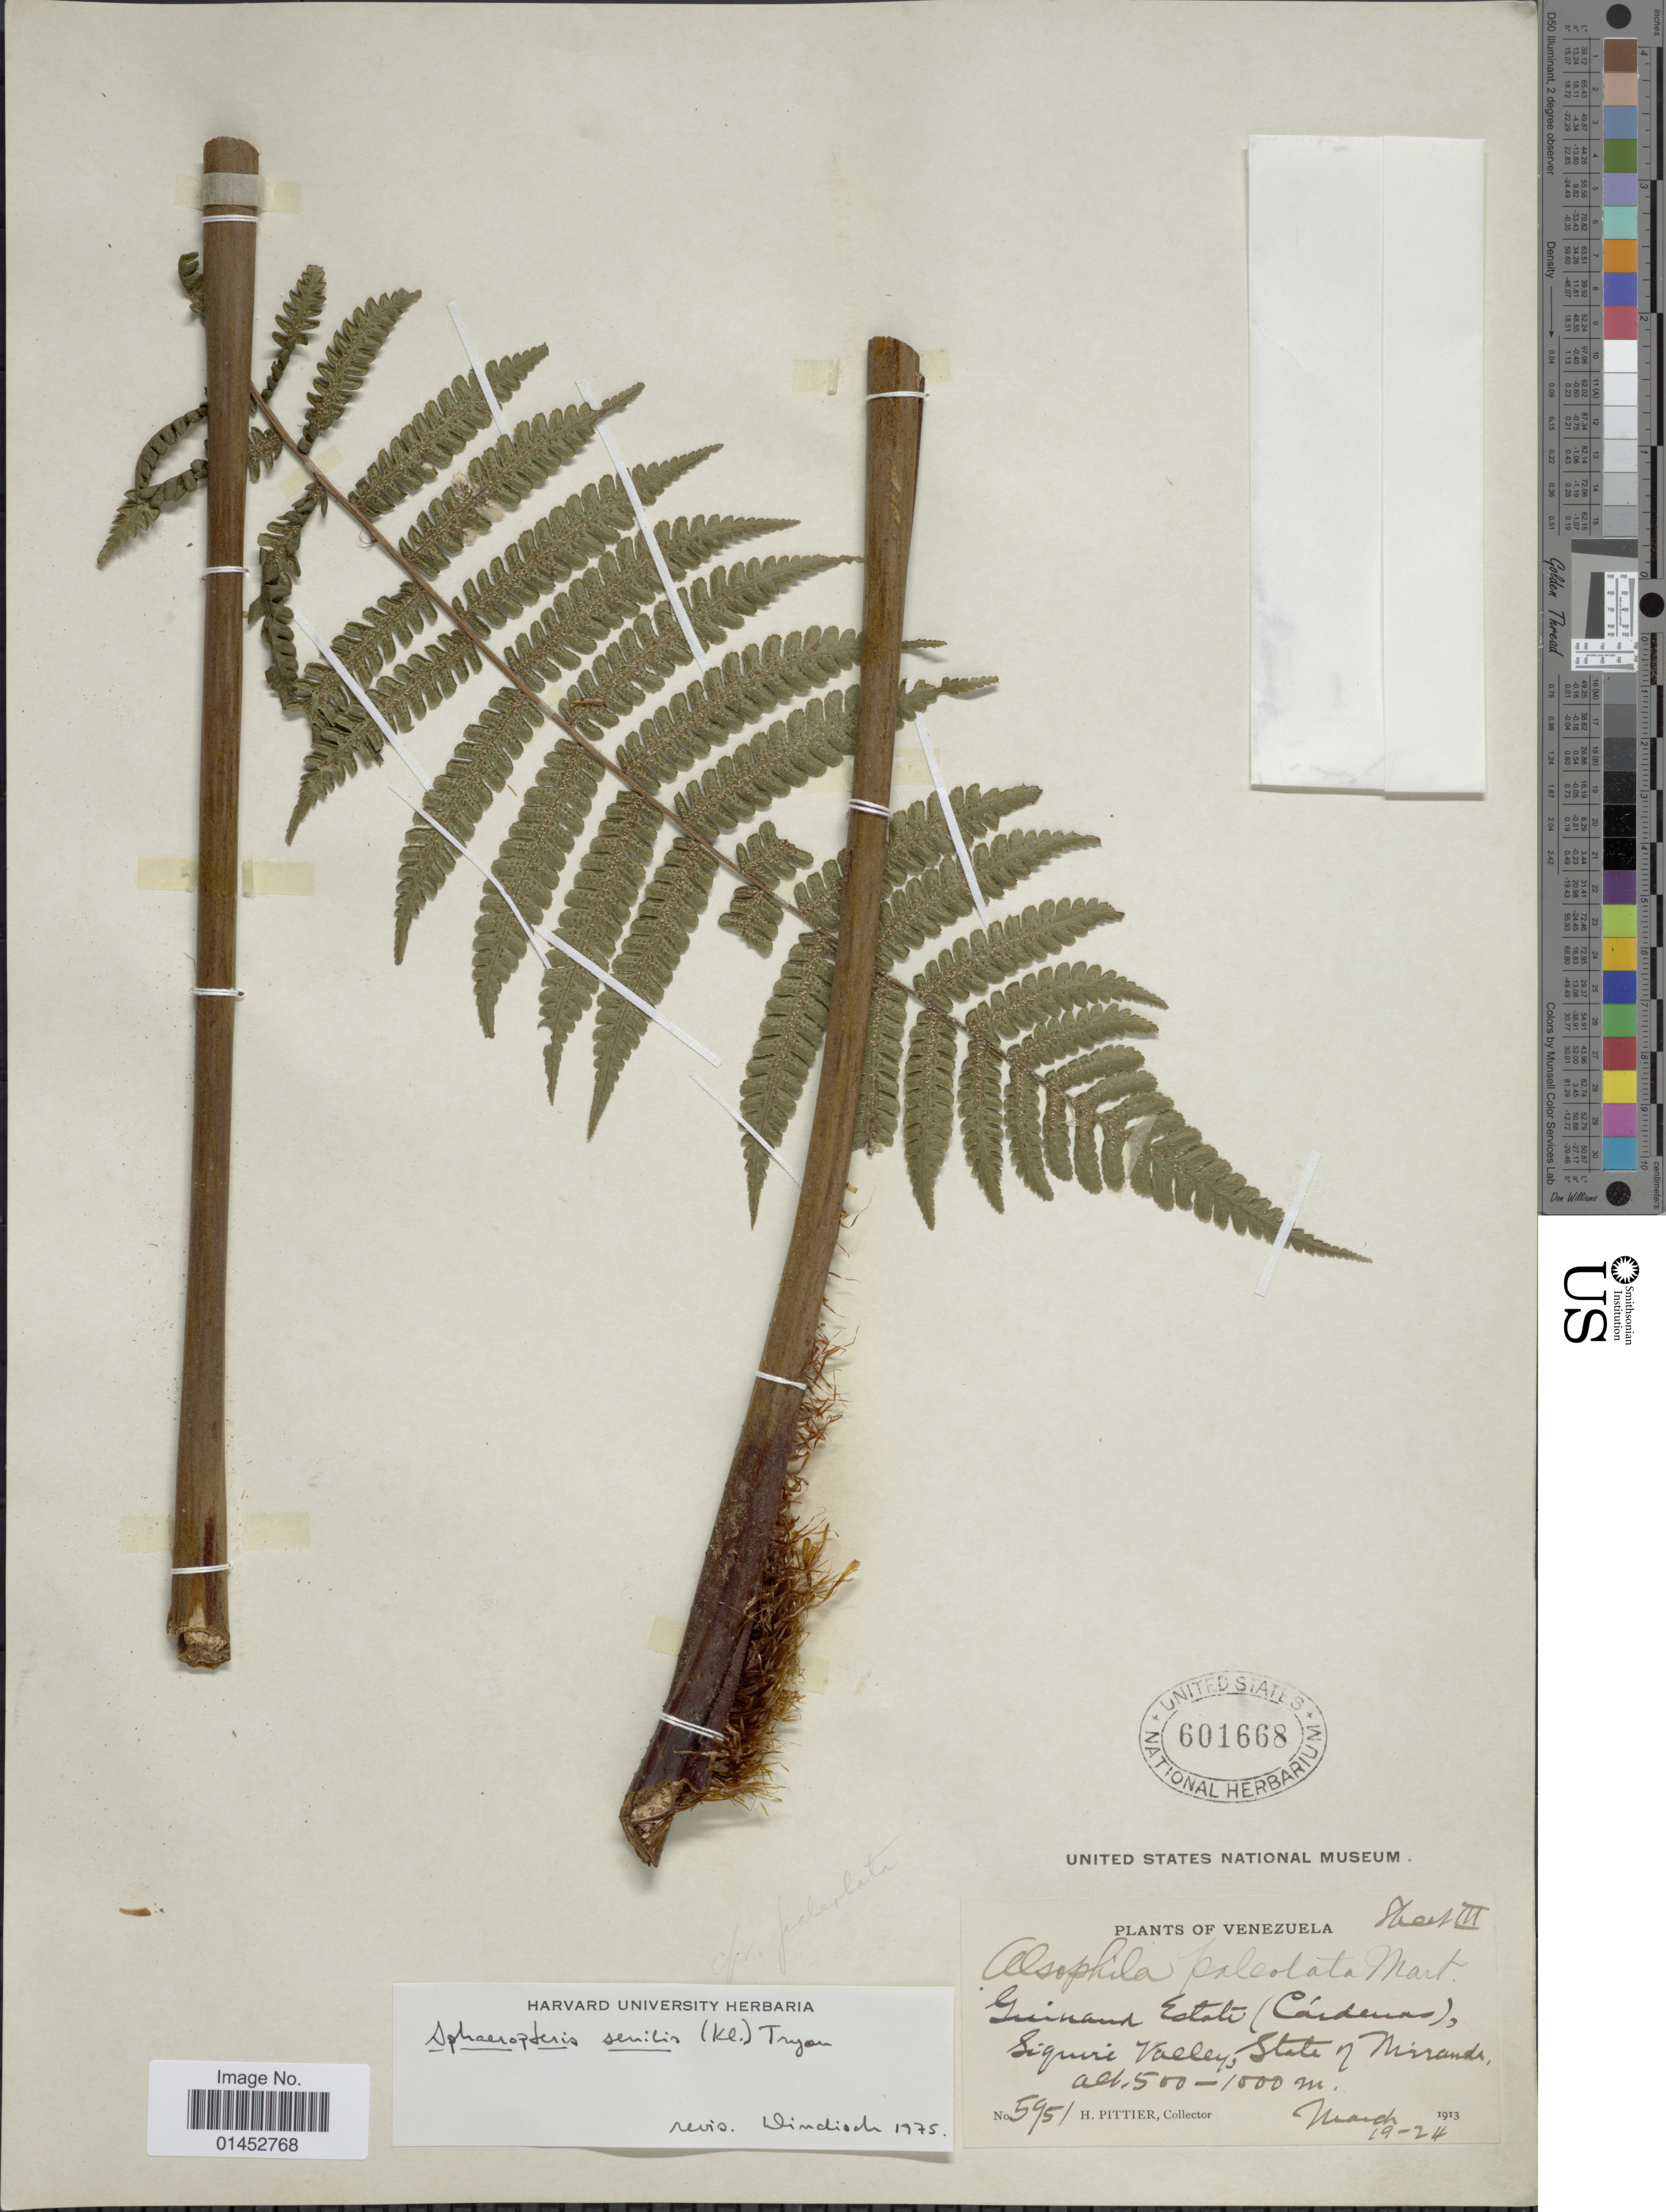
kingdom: Plantae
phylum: Tracheophyta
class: Polypodiopsida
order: Cyatheales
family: Cyatheaceae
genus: Cyathea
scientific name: Cyathea senilis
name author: (Klotzsch) Domin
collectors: H. F. Pittier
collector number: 5951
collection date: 1913-03-19/1913-03-24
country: Venezuela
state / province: Miranda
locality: Guinand Estate (Cárdenas), Siquire Valley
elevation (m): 500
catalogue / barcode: US 601668